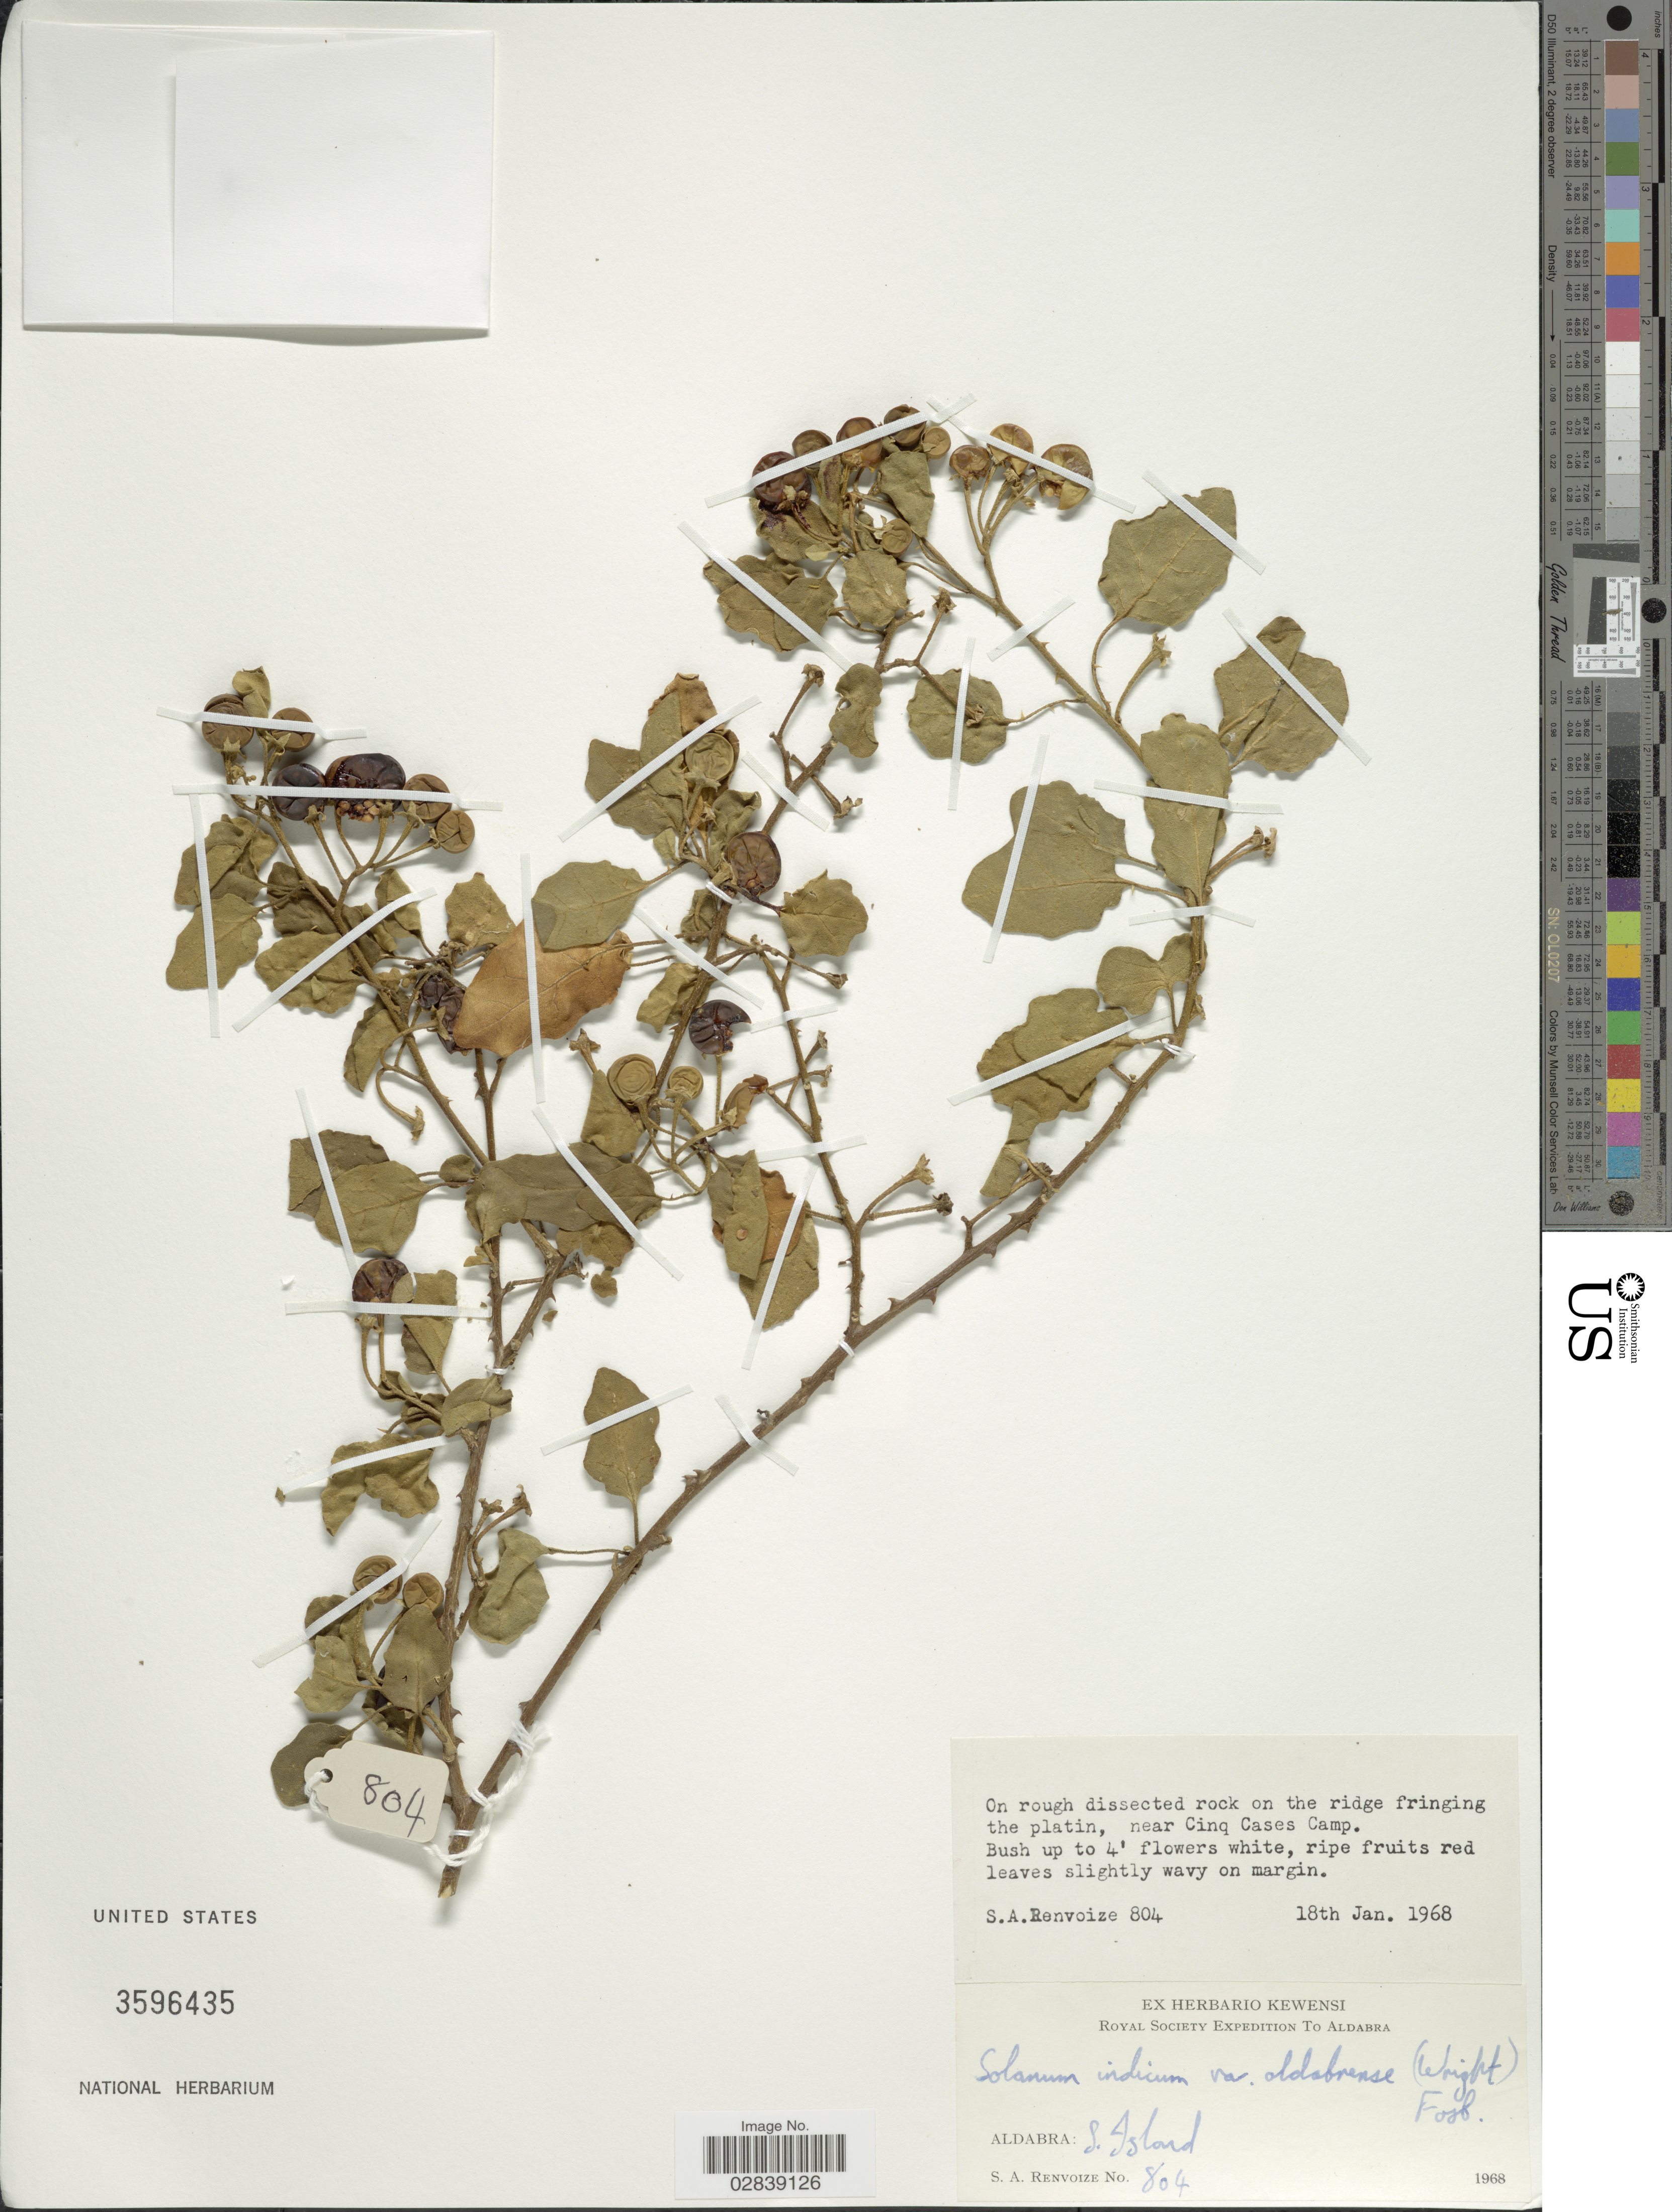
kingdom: Plantae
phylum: Tracheophyta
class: Magnoliopsida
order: Solanales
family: Solanaceae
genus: Solanum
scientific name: Solanum aldabrense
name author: C.H. Wright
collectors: S. A. Renvoize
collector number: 804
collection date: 1968-01-18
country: Seychelles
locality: On rough dissected rock on the ridge fringing the platin, near Cinq Cases Camp. Aldabra: S. Island.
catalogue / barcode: US 3596435